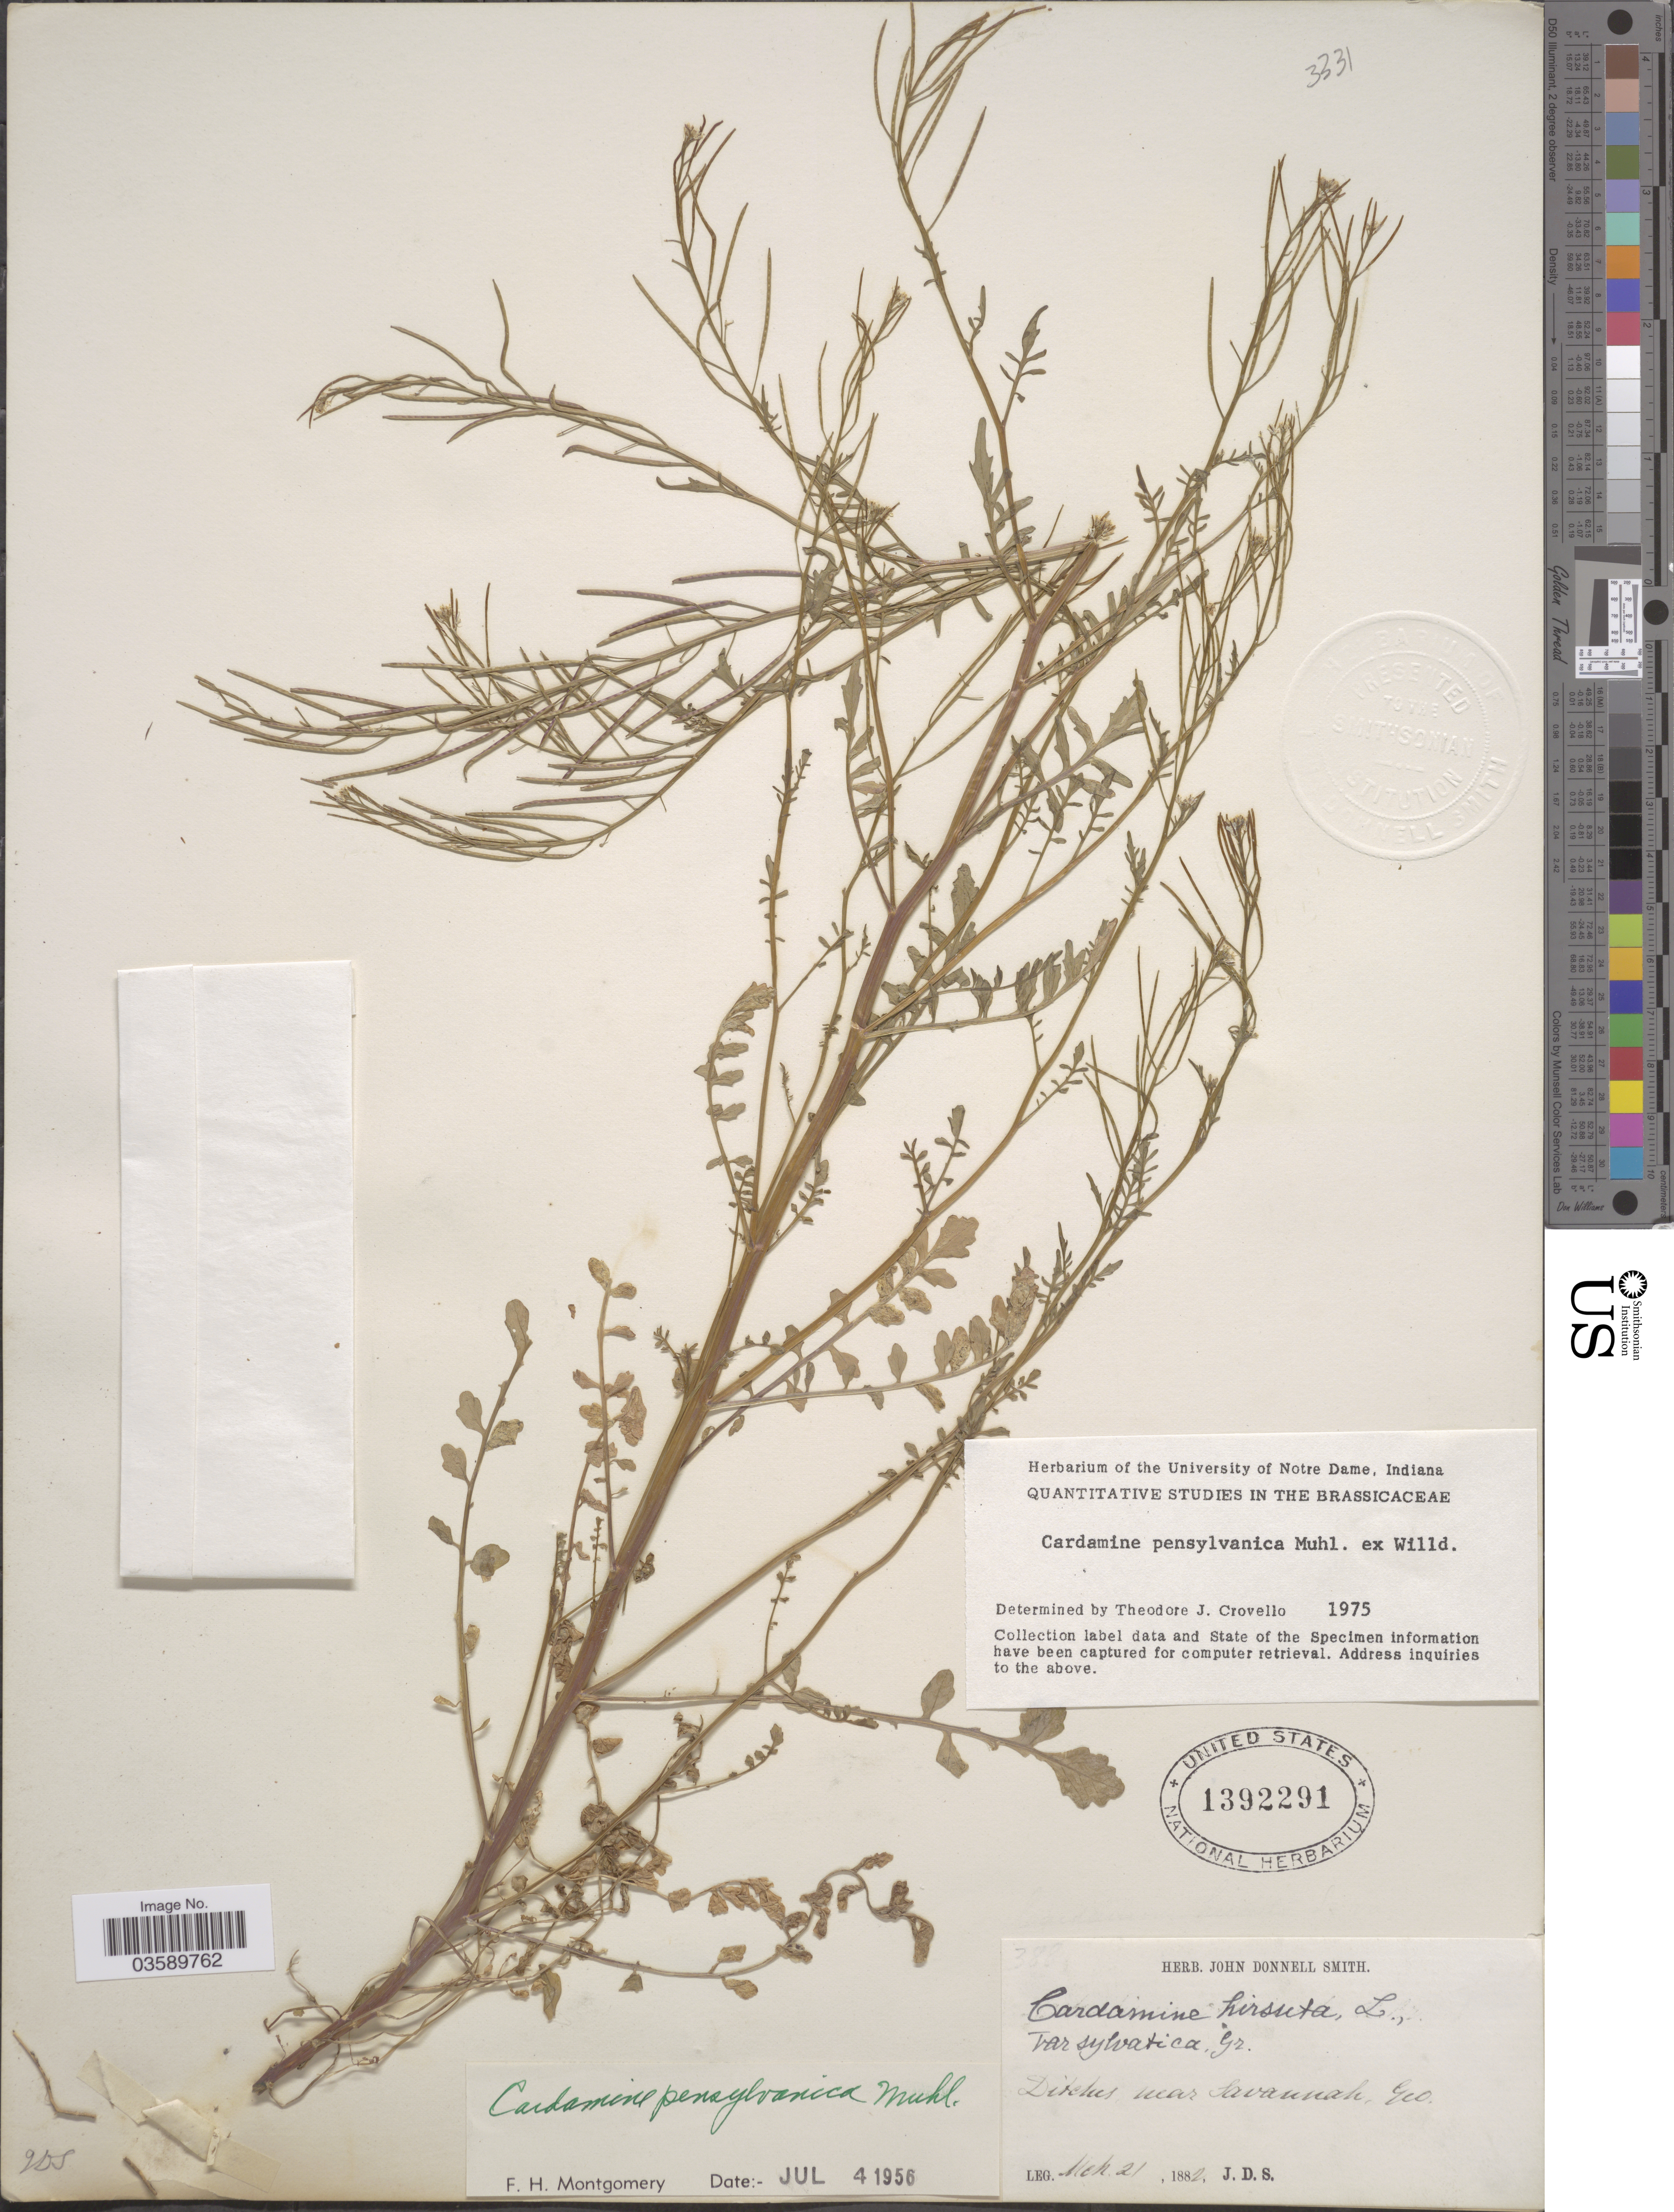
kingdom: Plantae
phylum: Tracheophyta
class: Magnoliopsida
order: Brassicales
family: Brassicaceae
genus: Cardamine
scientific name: Cardamine pensylvanica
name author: Muhl. ex Willd.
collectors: J. Donnell Smith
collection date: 1882-03-21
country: United States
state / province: Georgia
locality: Ditches near Savannah.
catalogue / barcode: US 1392291